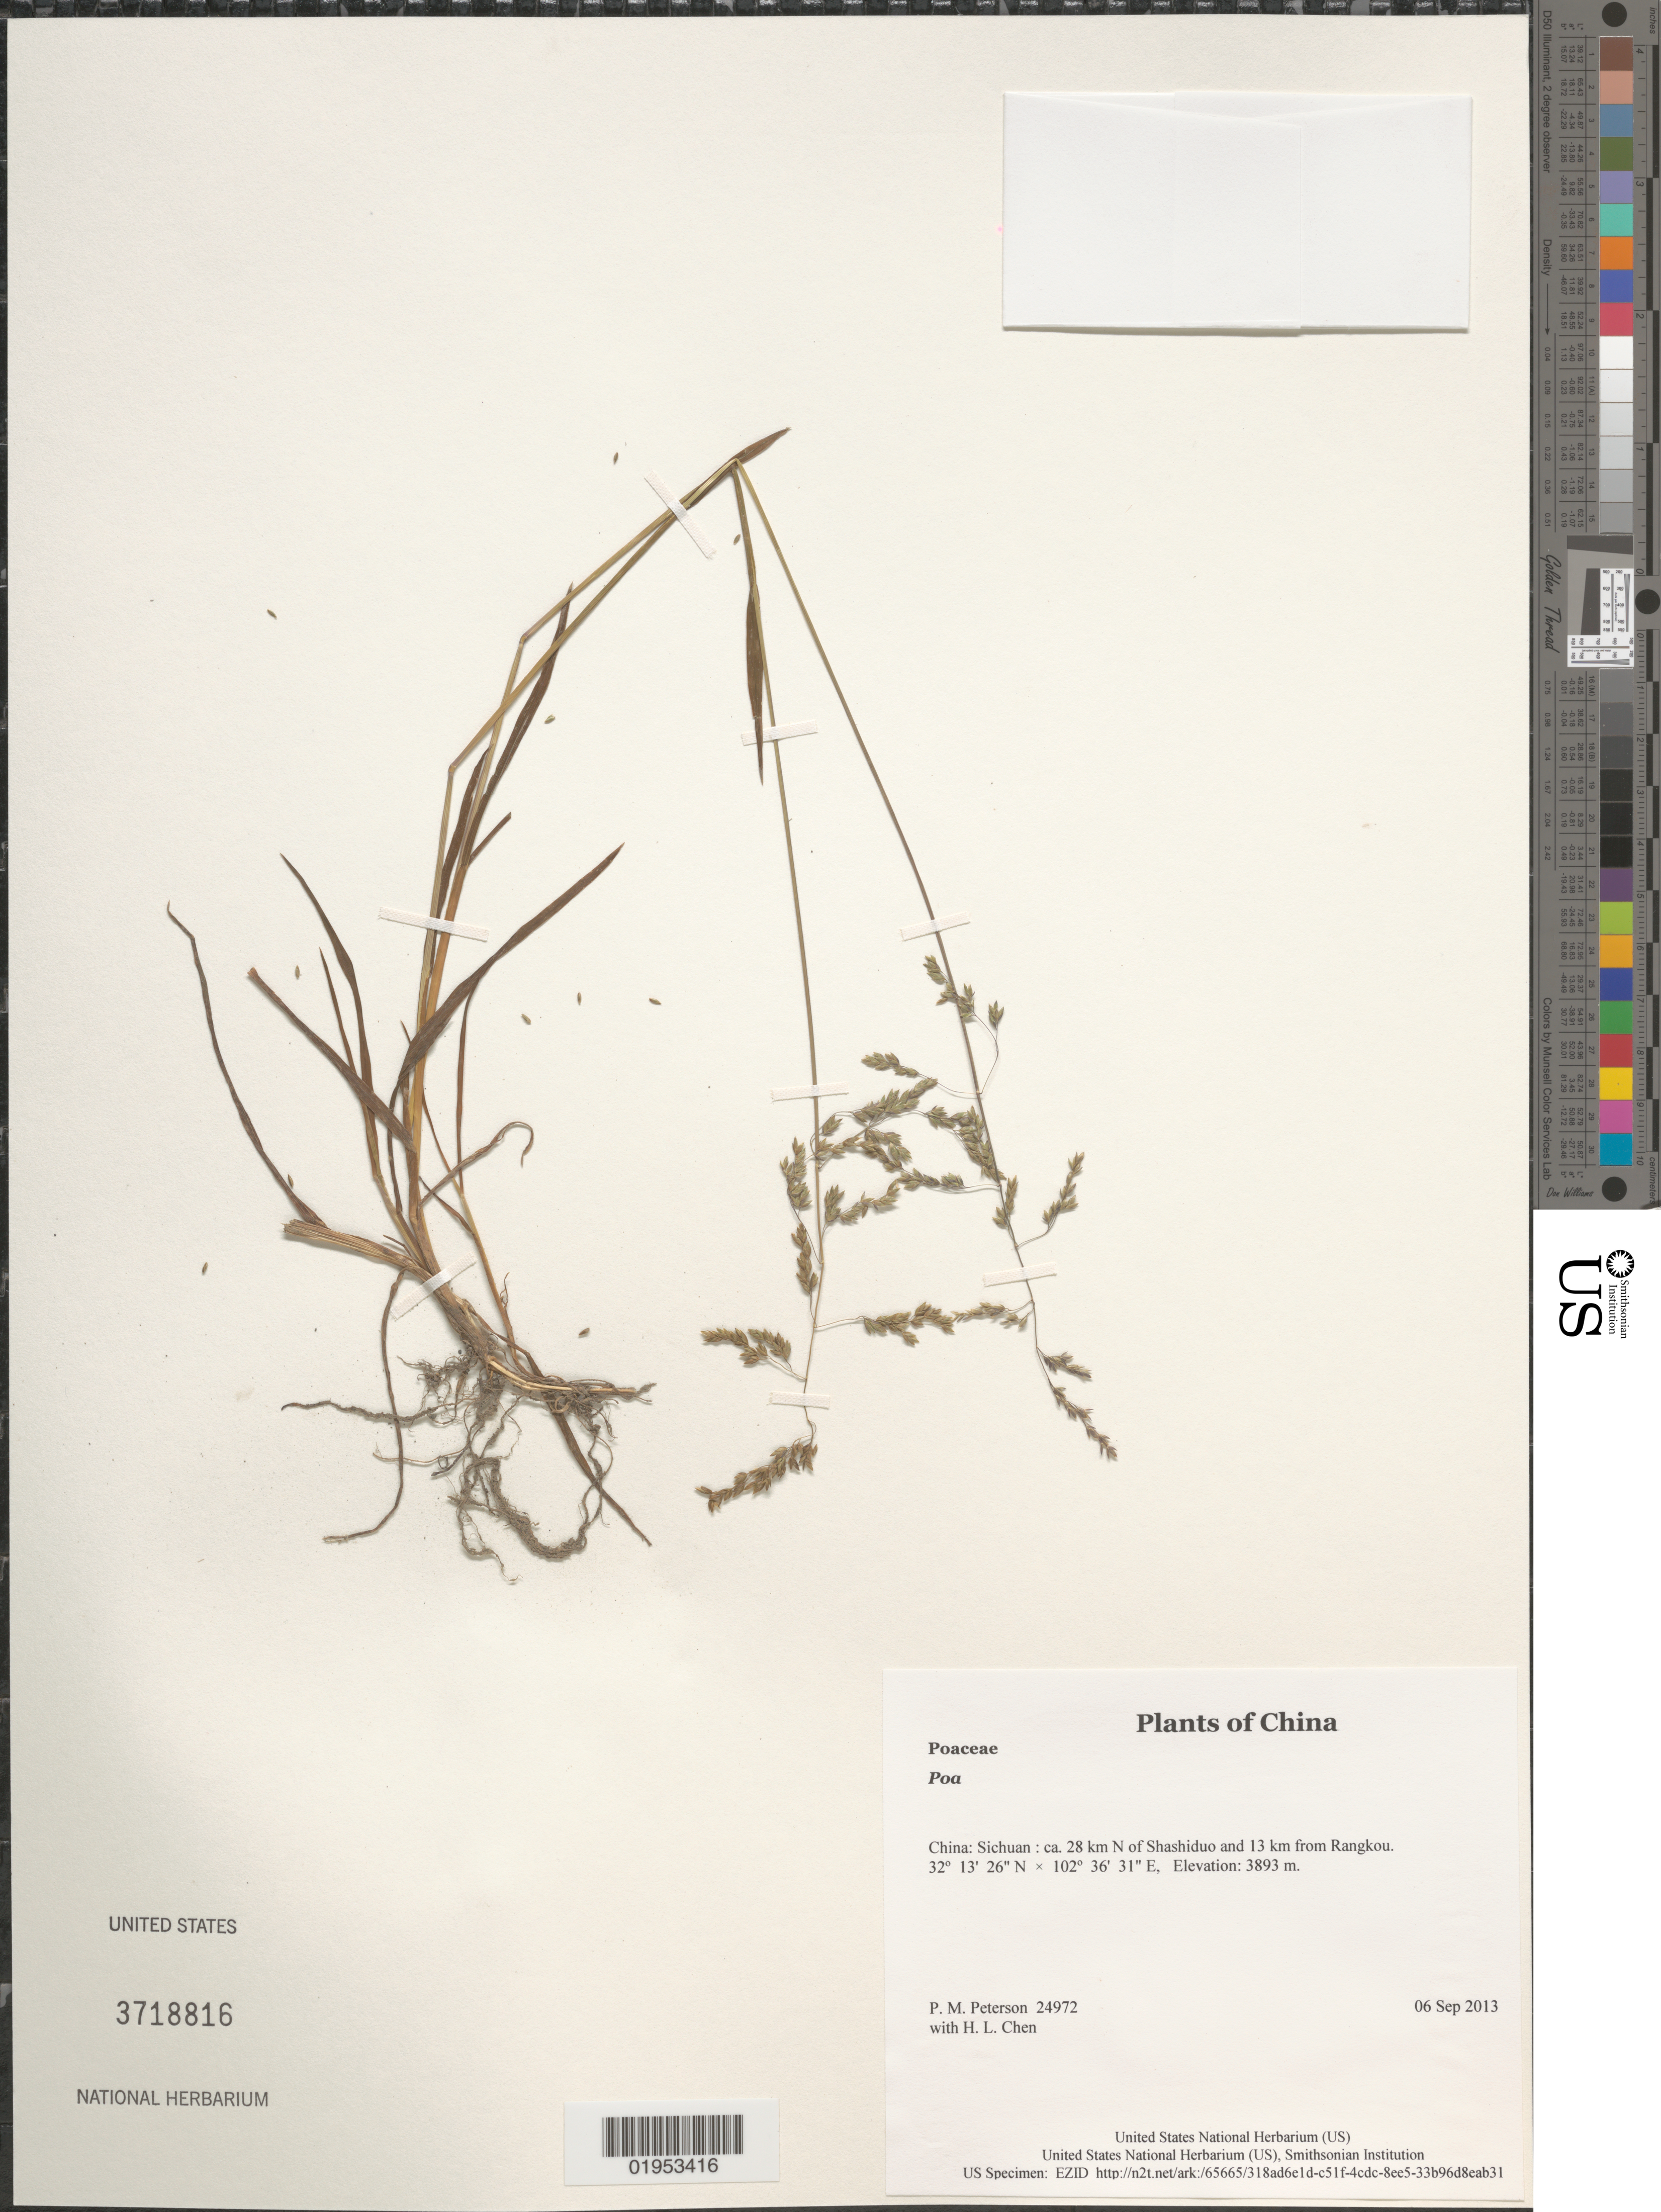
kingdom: Plantae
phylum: Tracheophyta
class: Liliopsida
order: Poales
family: Poaceae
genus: Poa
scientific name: Poa sp.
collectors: P. M. Peterson & H. L. Chen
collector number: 24972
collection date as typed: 6 Sep 2013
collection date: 2013-09-06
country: China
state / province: Sichuan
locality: ca. 28 km N of Shashiduo and 13 km from Rangkou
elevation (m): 3893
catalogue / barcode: US 3718816